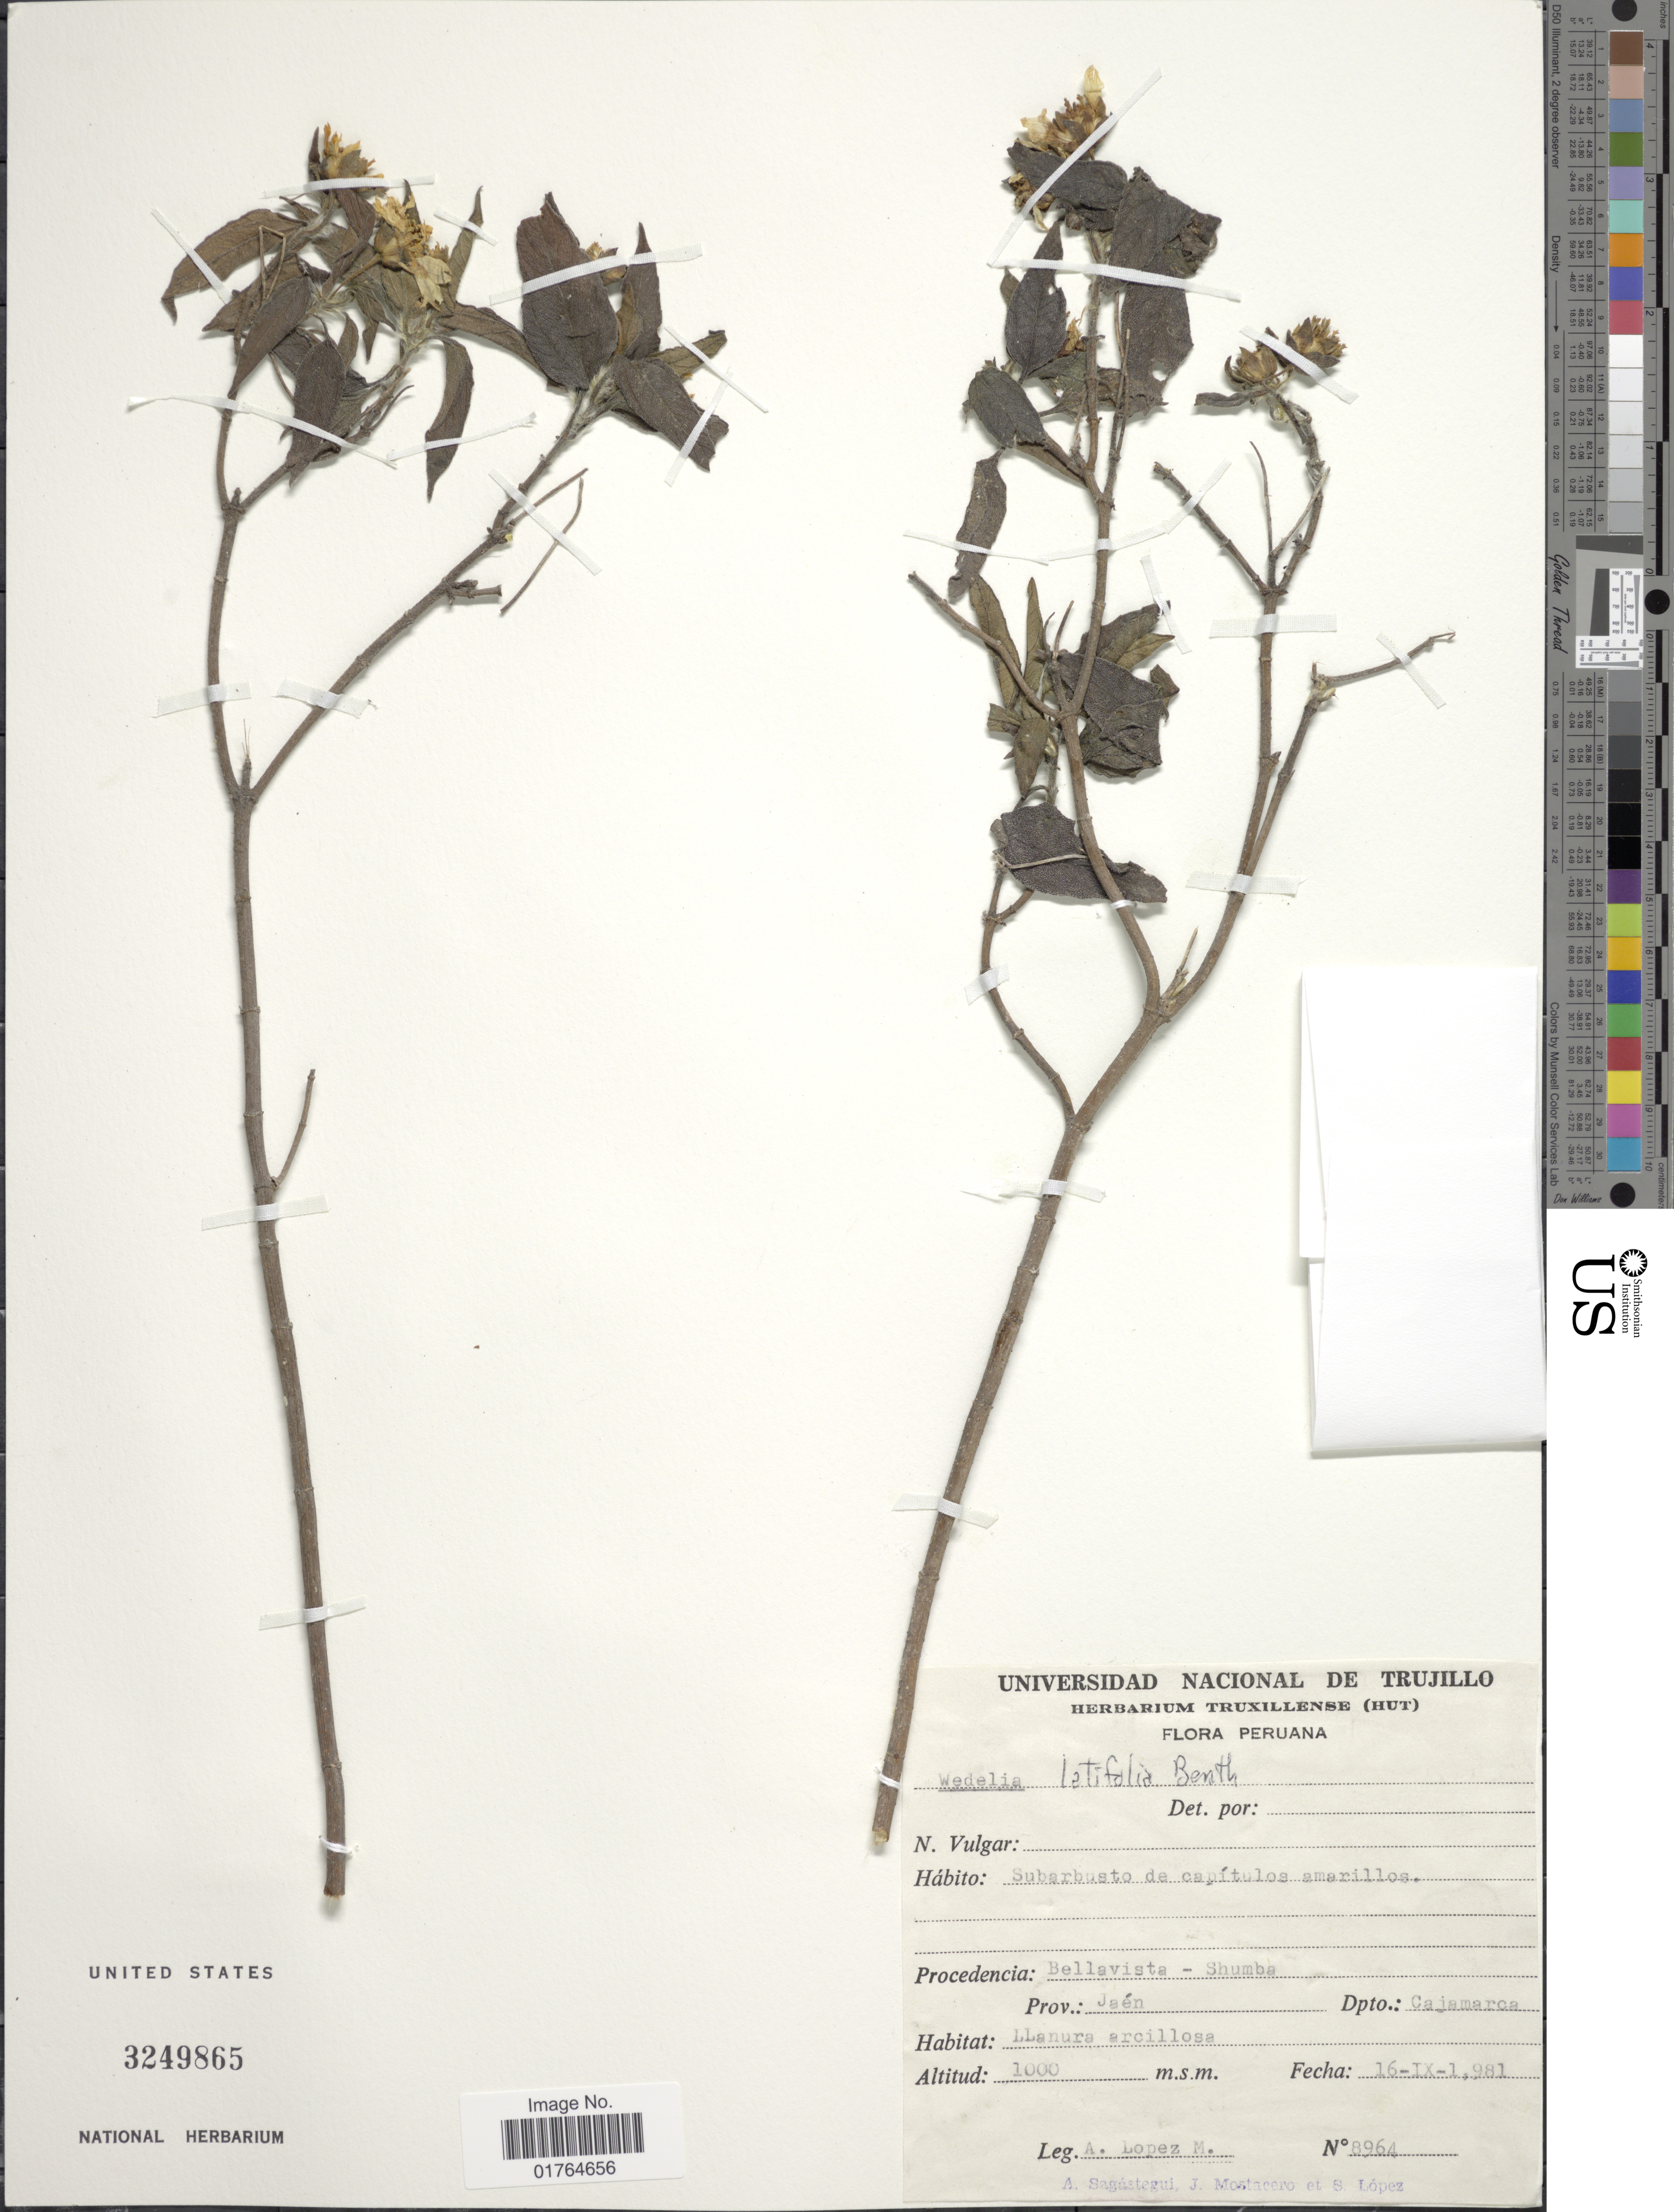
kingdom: Plantae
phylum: Tracheophyta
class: Magnoliopsida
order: Asterales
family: Asteraceae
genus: Wedelia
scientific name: Wedelia latifolia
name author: DC.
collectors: A. López M., A. Sagástegui A., J. Mostacero & S. Lopez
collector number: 8964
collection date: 1981-09-16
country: Peru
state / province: Cajamarca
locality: Bellavista-Shumba, Prov. Jaen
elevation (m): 1000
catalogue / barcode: US 3249865